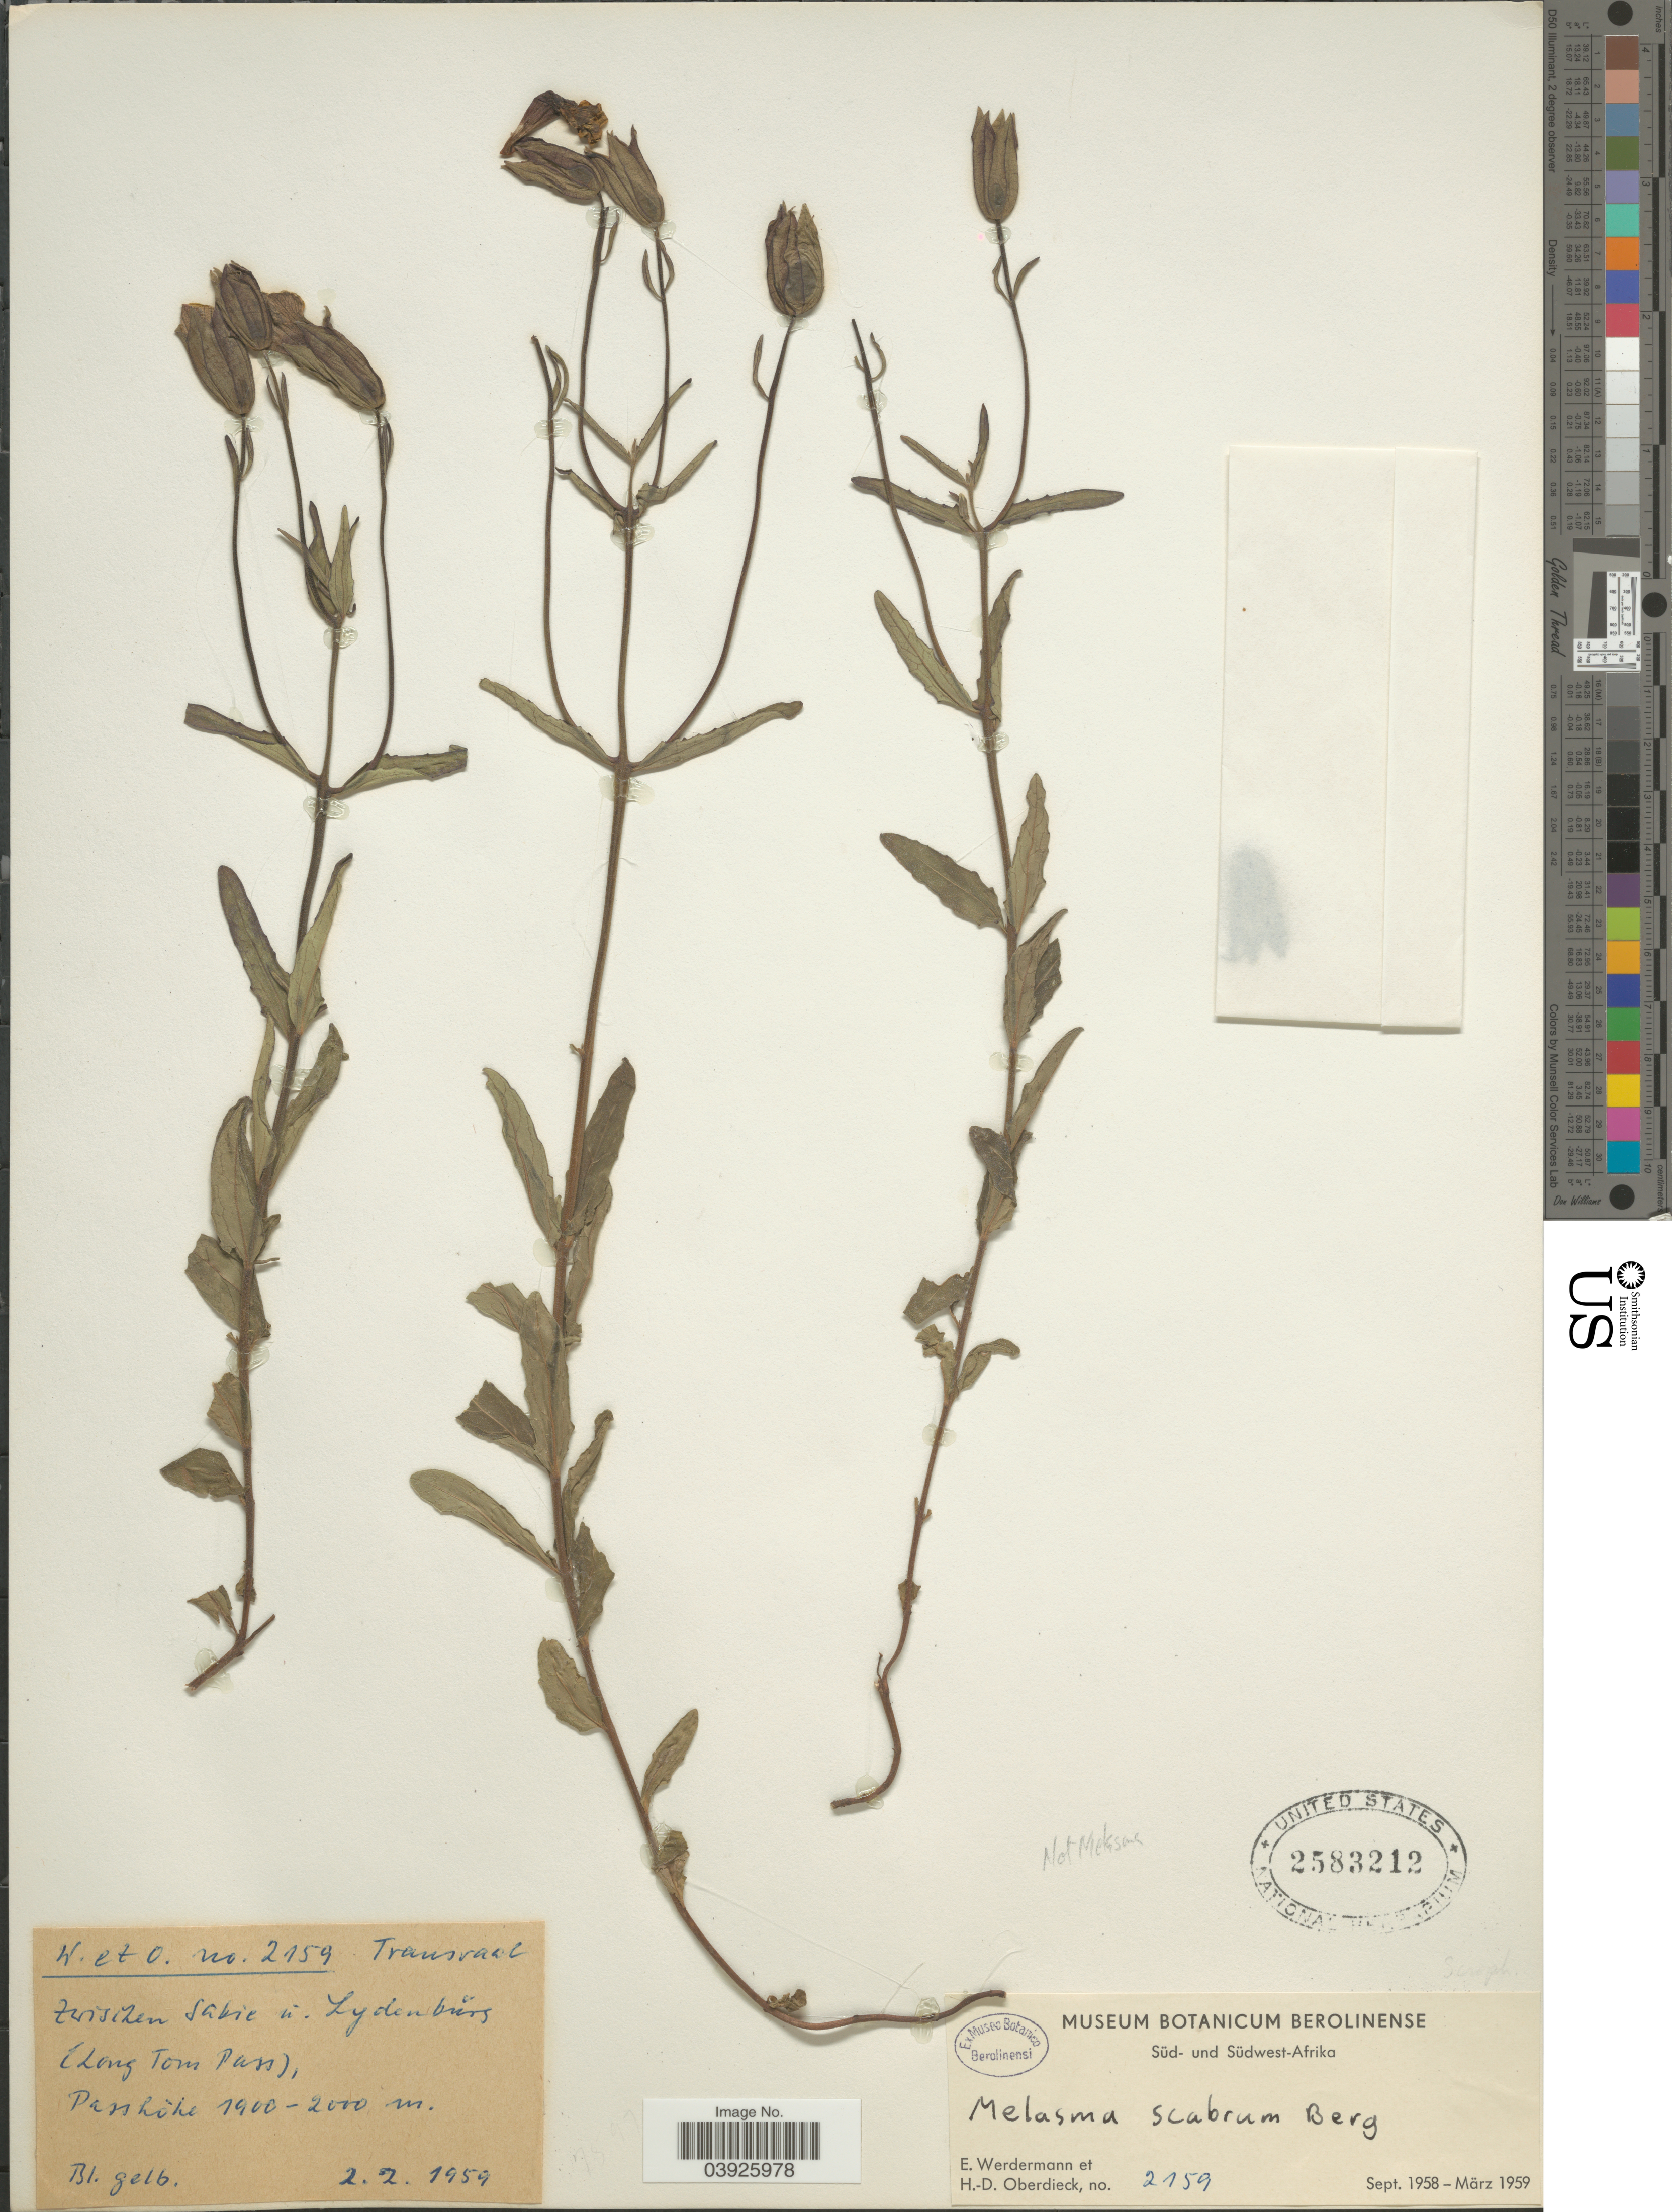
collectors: E. Werdermann & H. Oberdieck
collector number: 2159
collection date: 1959-02-02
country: South Africa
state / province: Mpumalanga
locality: Transvaal. Zwischen Sabie n. Lydenburg (Long Tom Pass).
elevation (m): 1900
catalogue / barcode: US 2583212